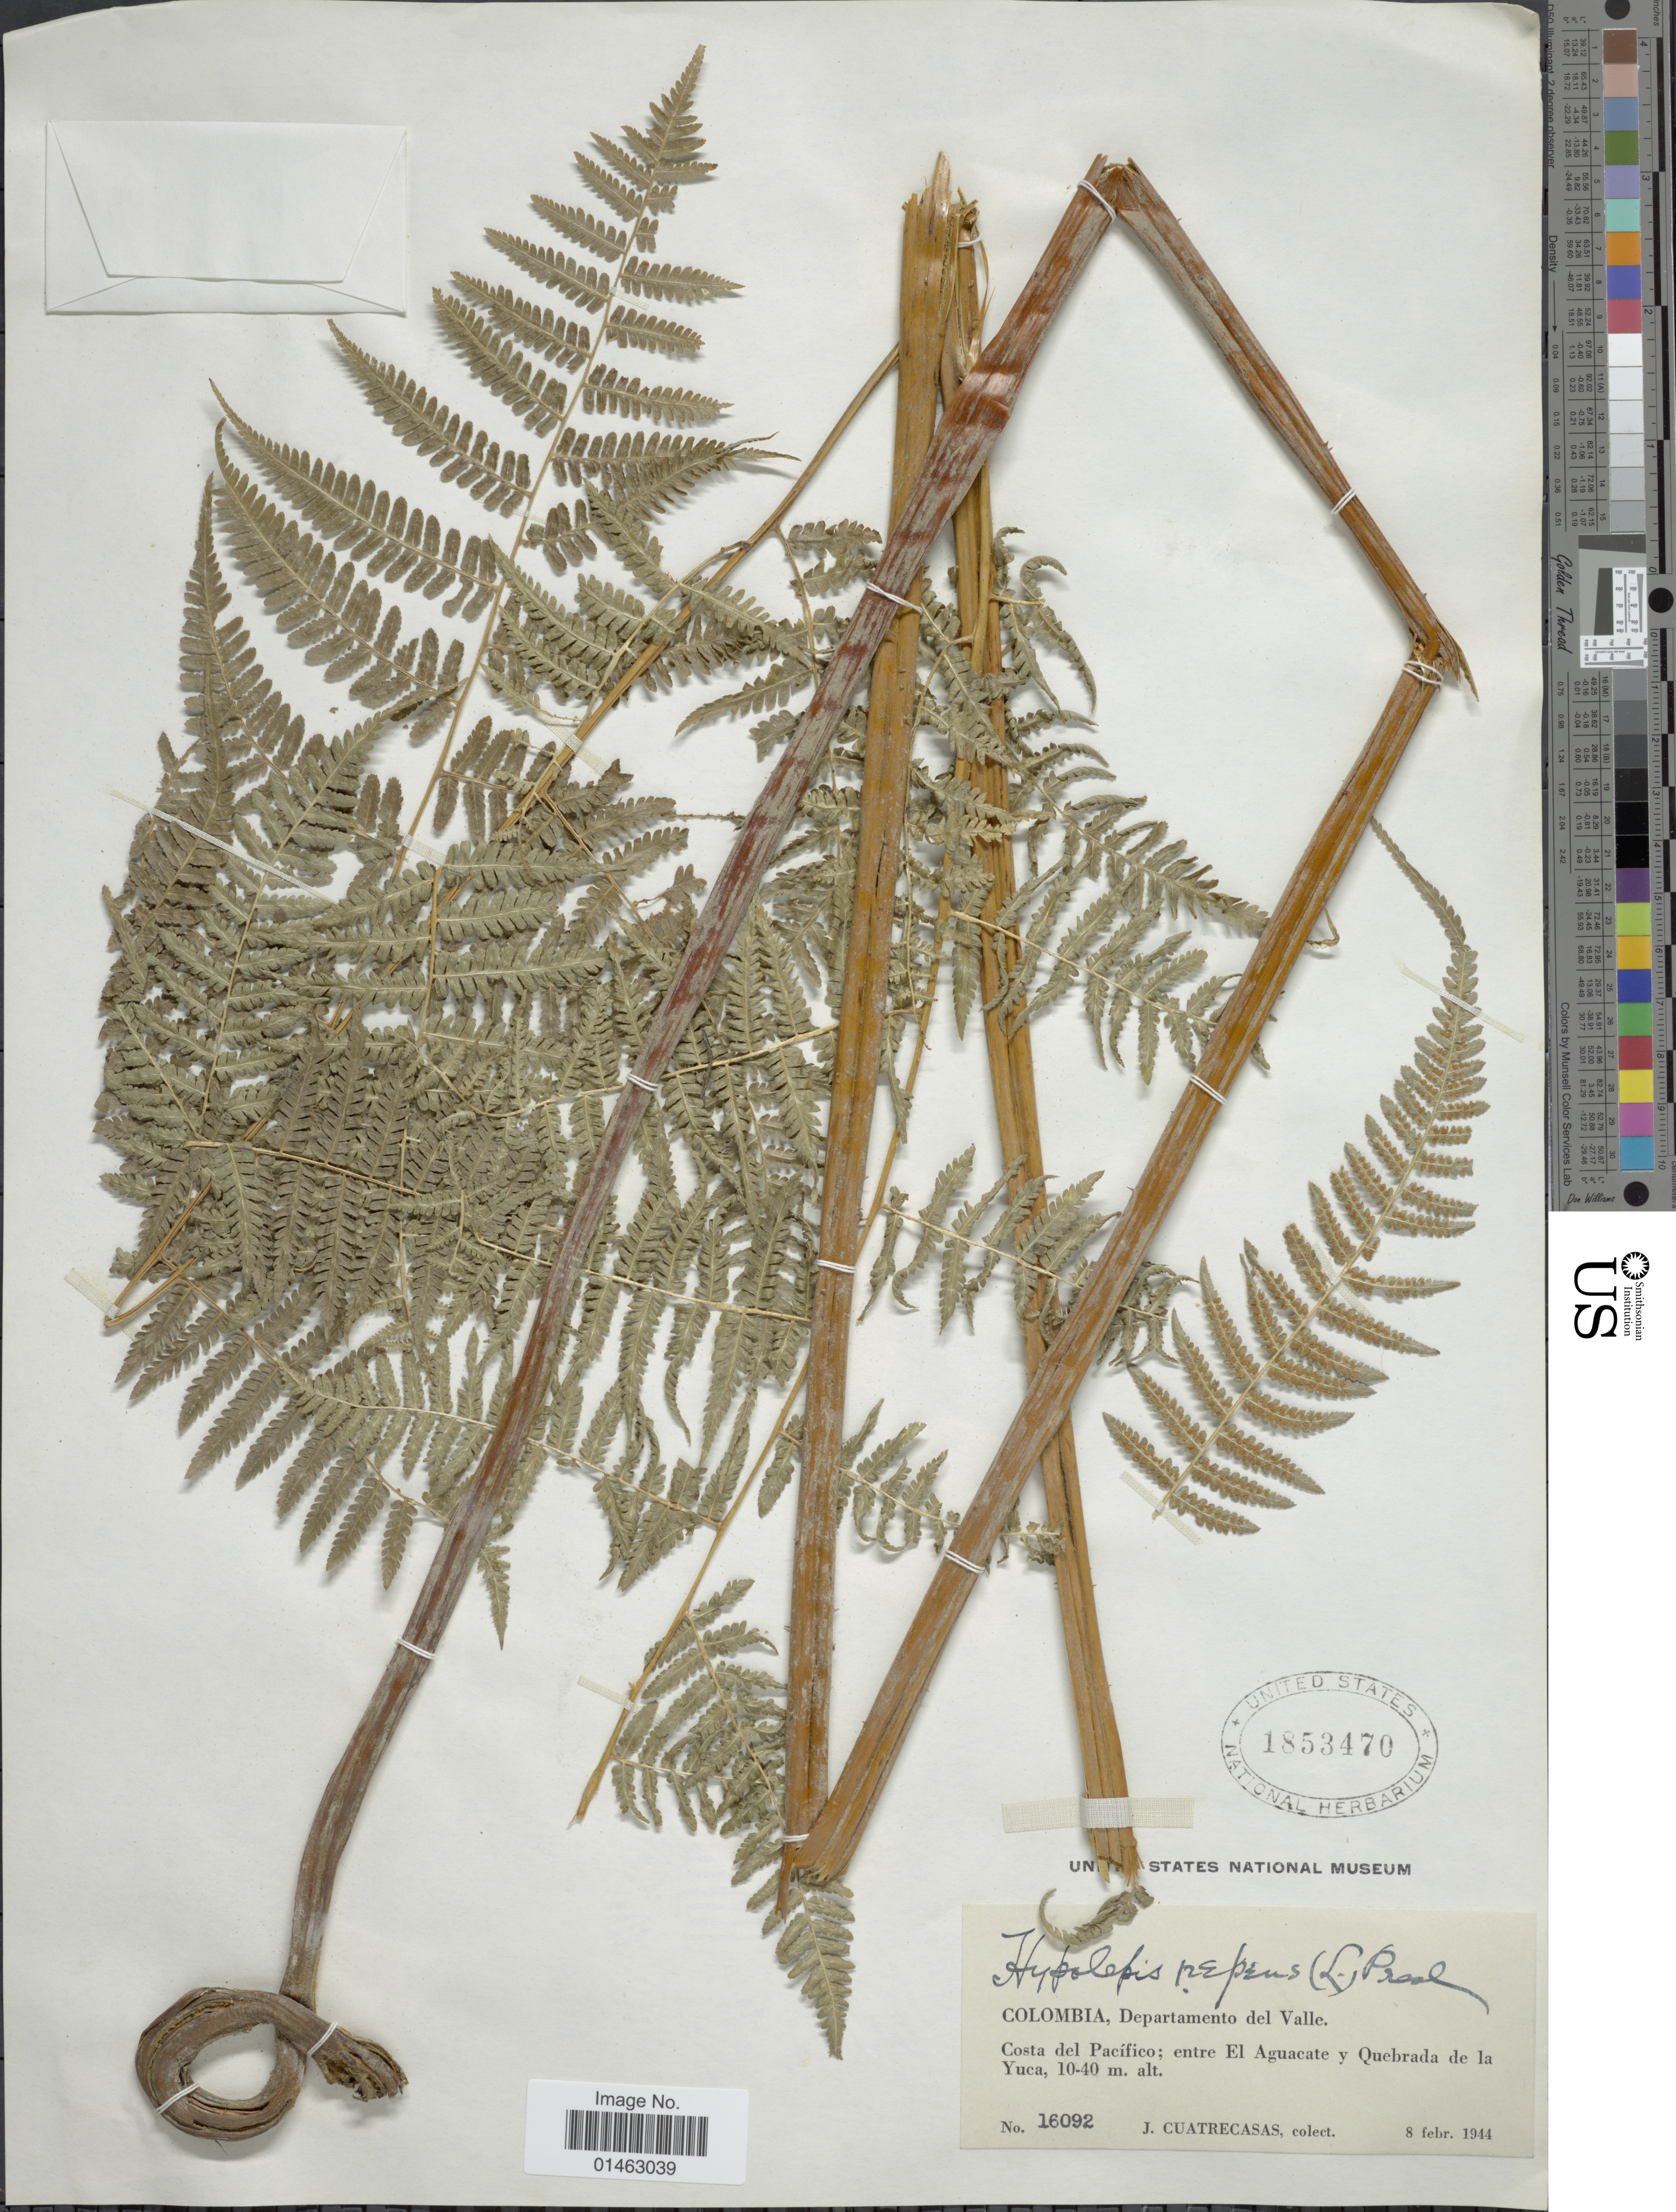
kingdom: Plantae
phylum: Tracheophyta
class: Polypodiopsida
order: Polypodiales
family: Dennstaedtiaceae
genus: Hypolepis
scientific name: Hypolepis repens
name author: (L.) C. Presl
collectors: J. Cuatrecasas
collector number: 16092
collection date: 1944-02-08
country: Colombia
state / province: Valle del Cauca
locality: Departamento del Valle, Costa del Pacíficio; entre El Aguacate y Quebrada de la Yuca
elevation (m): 10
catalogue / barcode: US 1853470